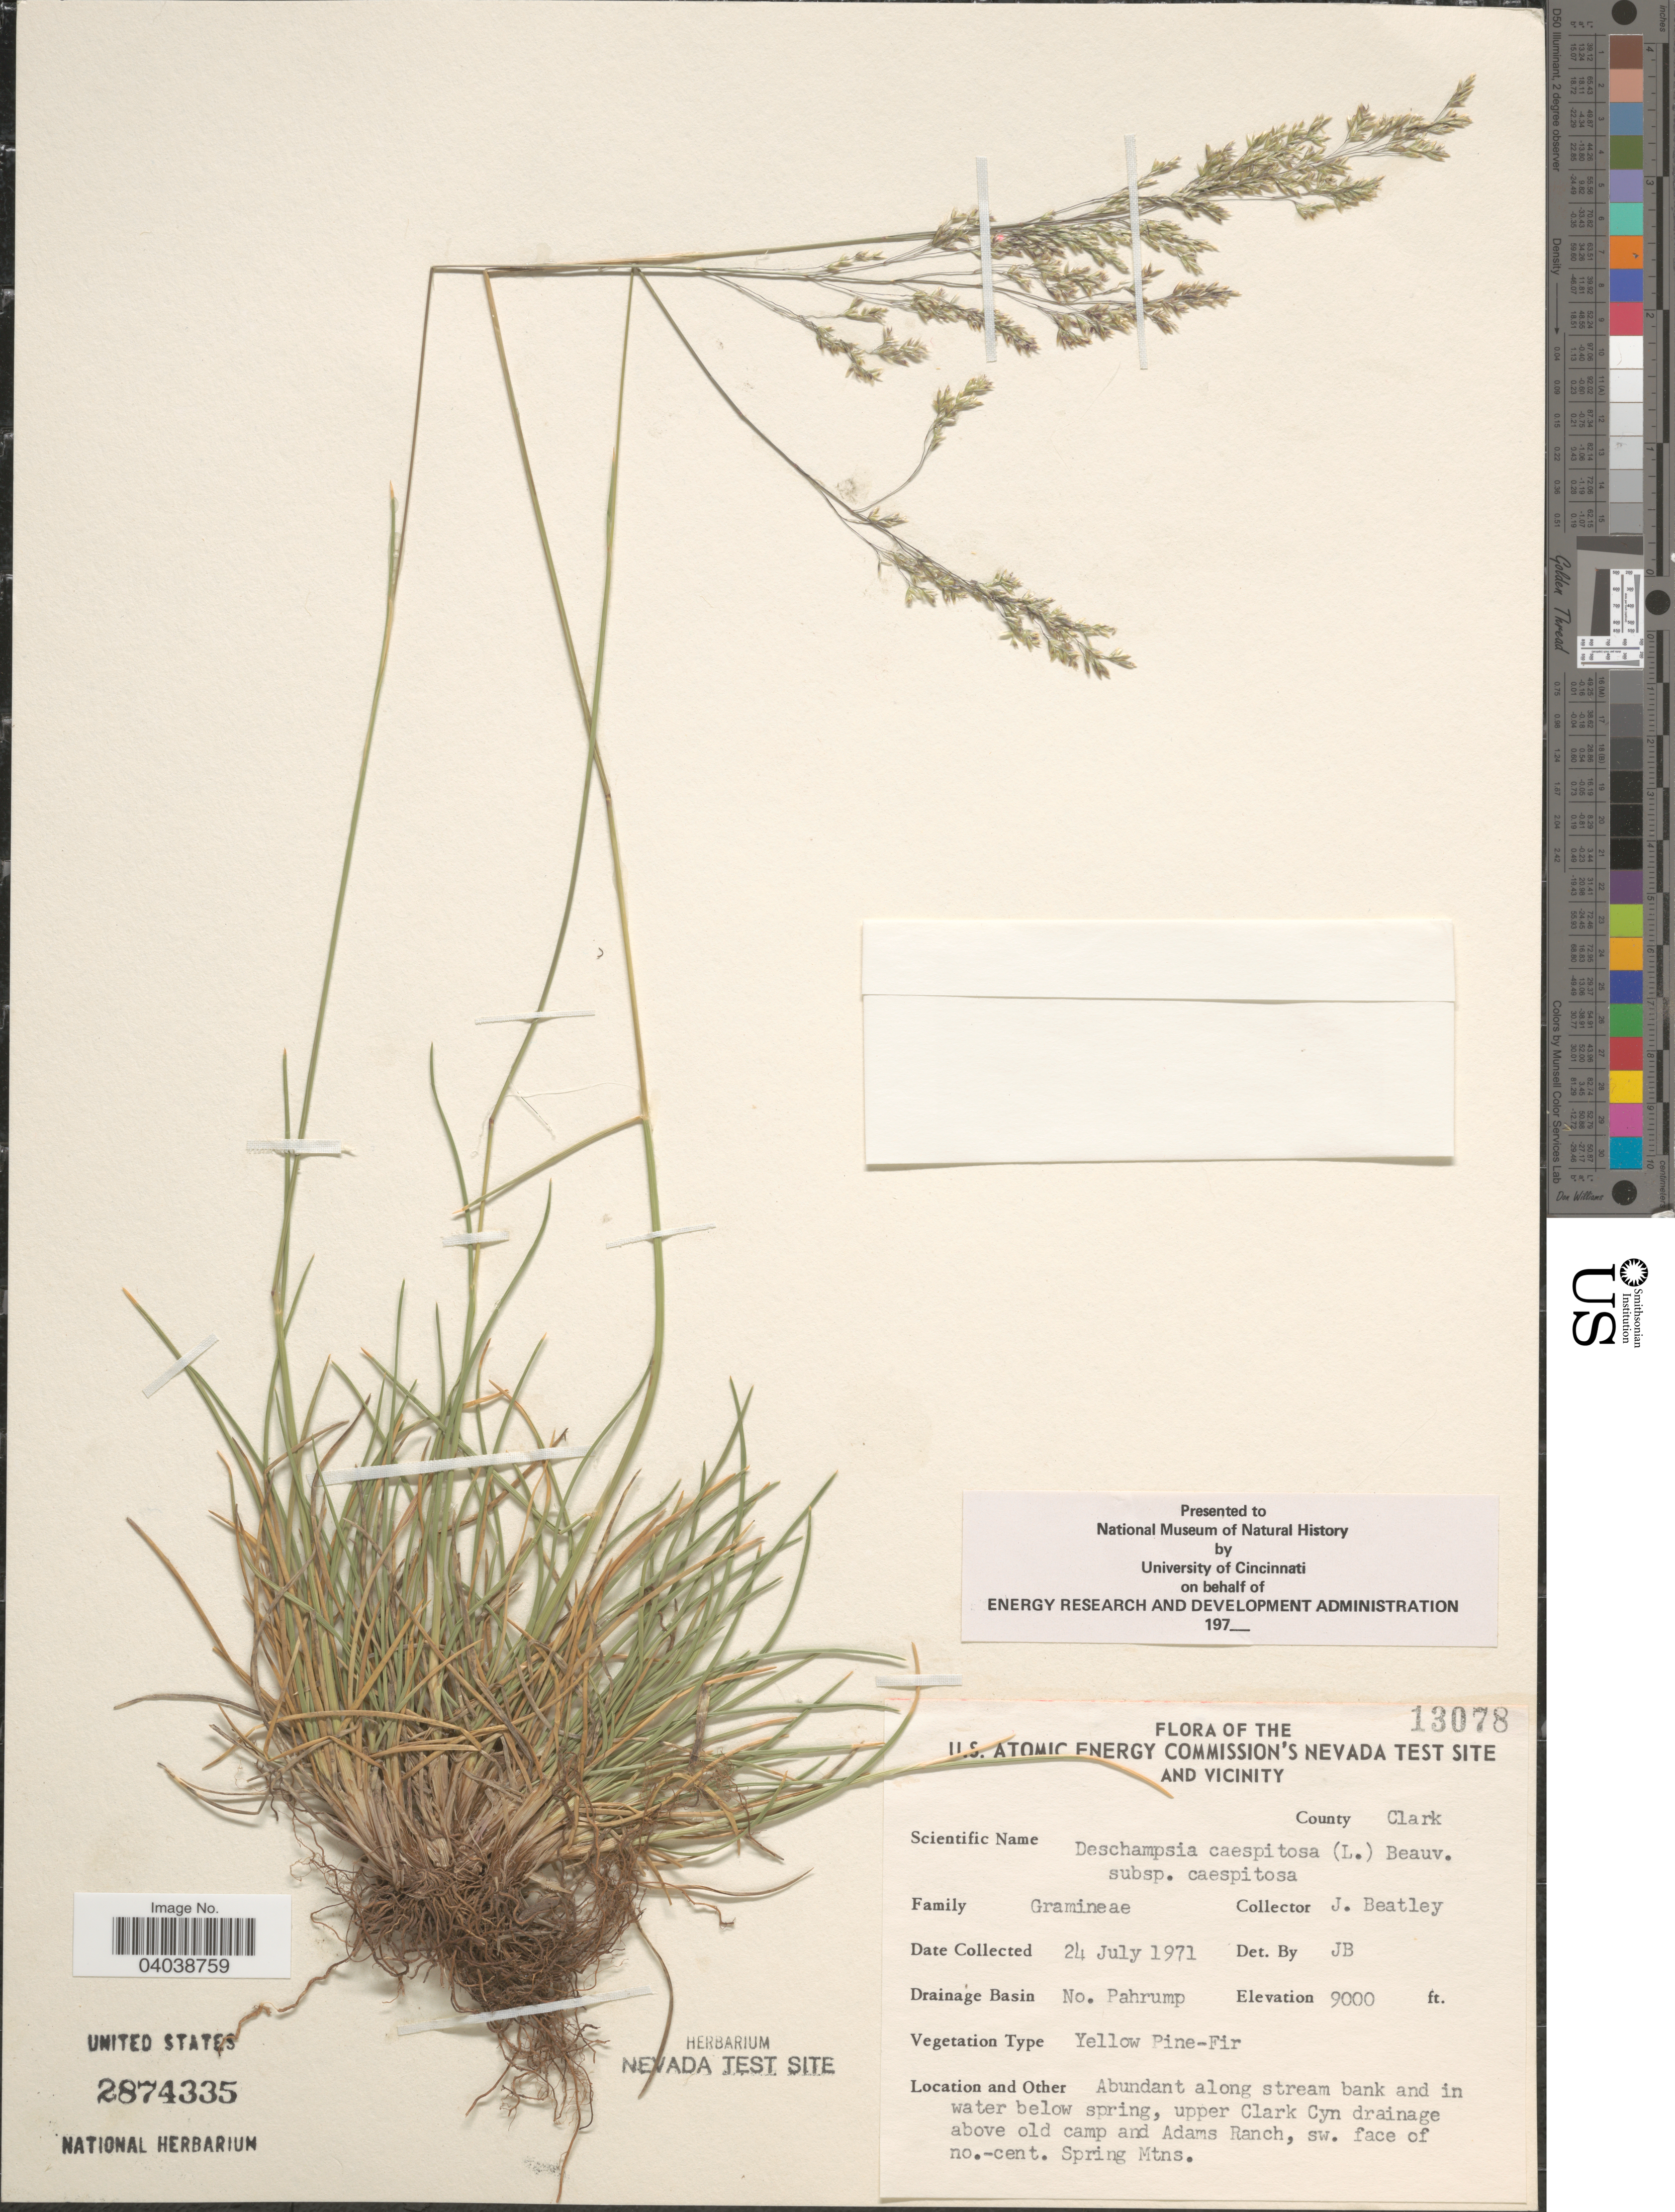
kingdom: Plantae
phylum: Tracheophyta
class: Liliopsida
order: Poales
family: Poaceae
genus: Deschampsia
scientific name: Deschampsia cespitosa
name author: (L.) P. Beauv.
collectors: J. C. Beatley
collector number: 13078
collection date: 1971-07-24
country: United States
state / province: Nevada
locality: U.S. Atomic Energy Commission's Nevada Test Site and vicinity. County Clark. Drainage Basin No. Pahrump. Upper Clark Cyn drainage above old camp and Adams Ranch, sw. face of no.-cent. Spring Mtns.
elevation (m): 2743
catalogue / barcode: US 2874335